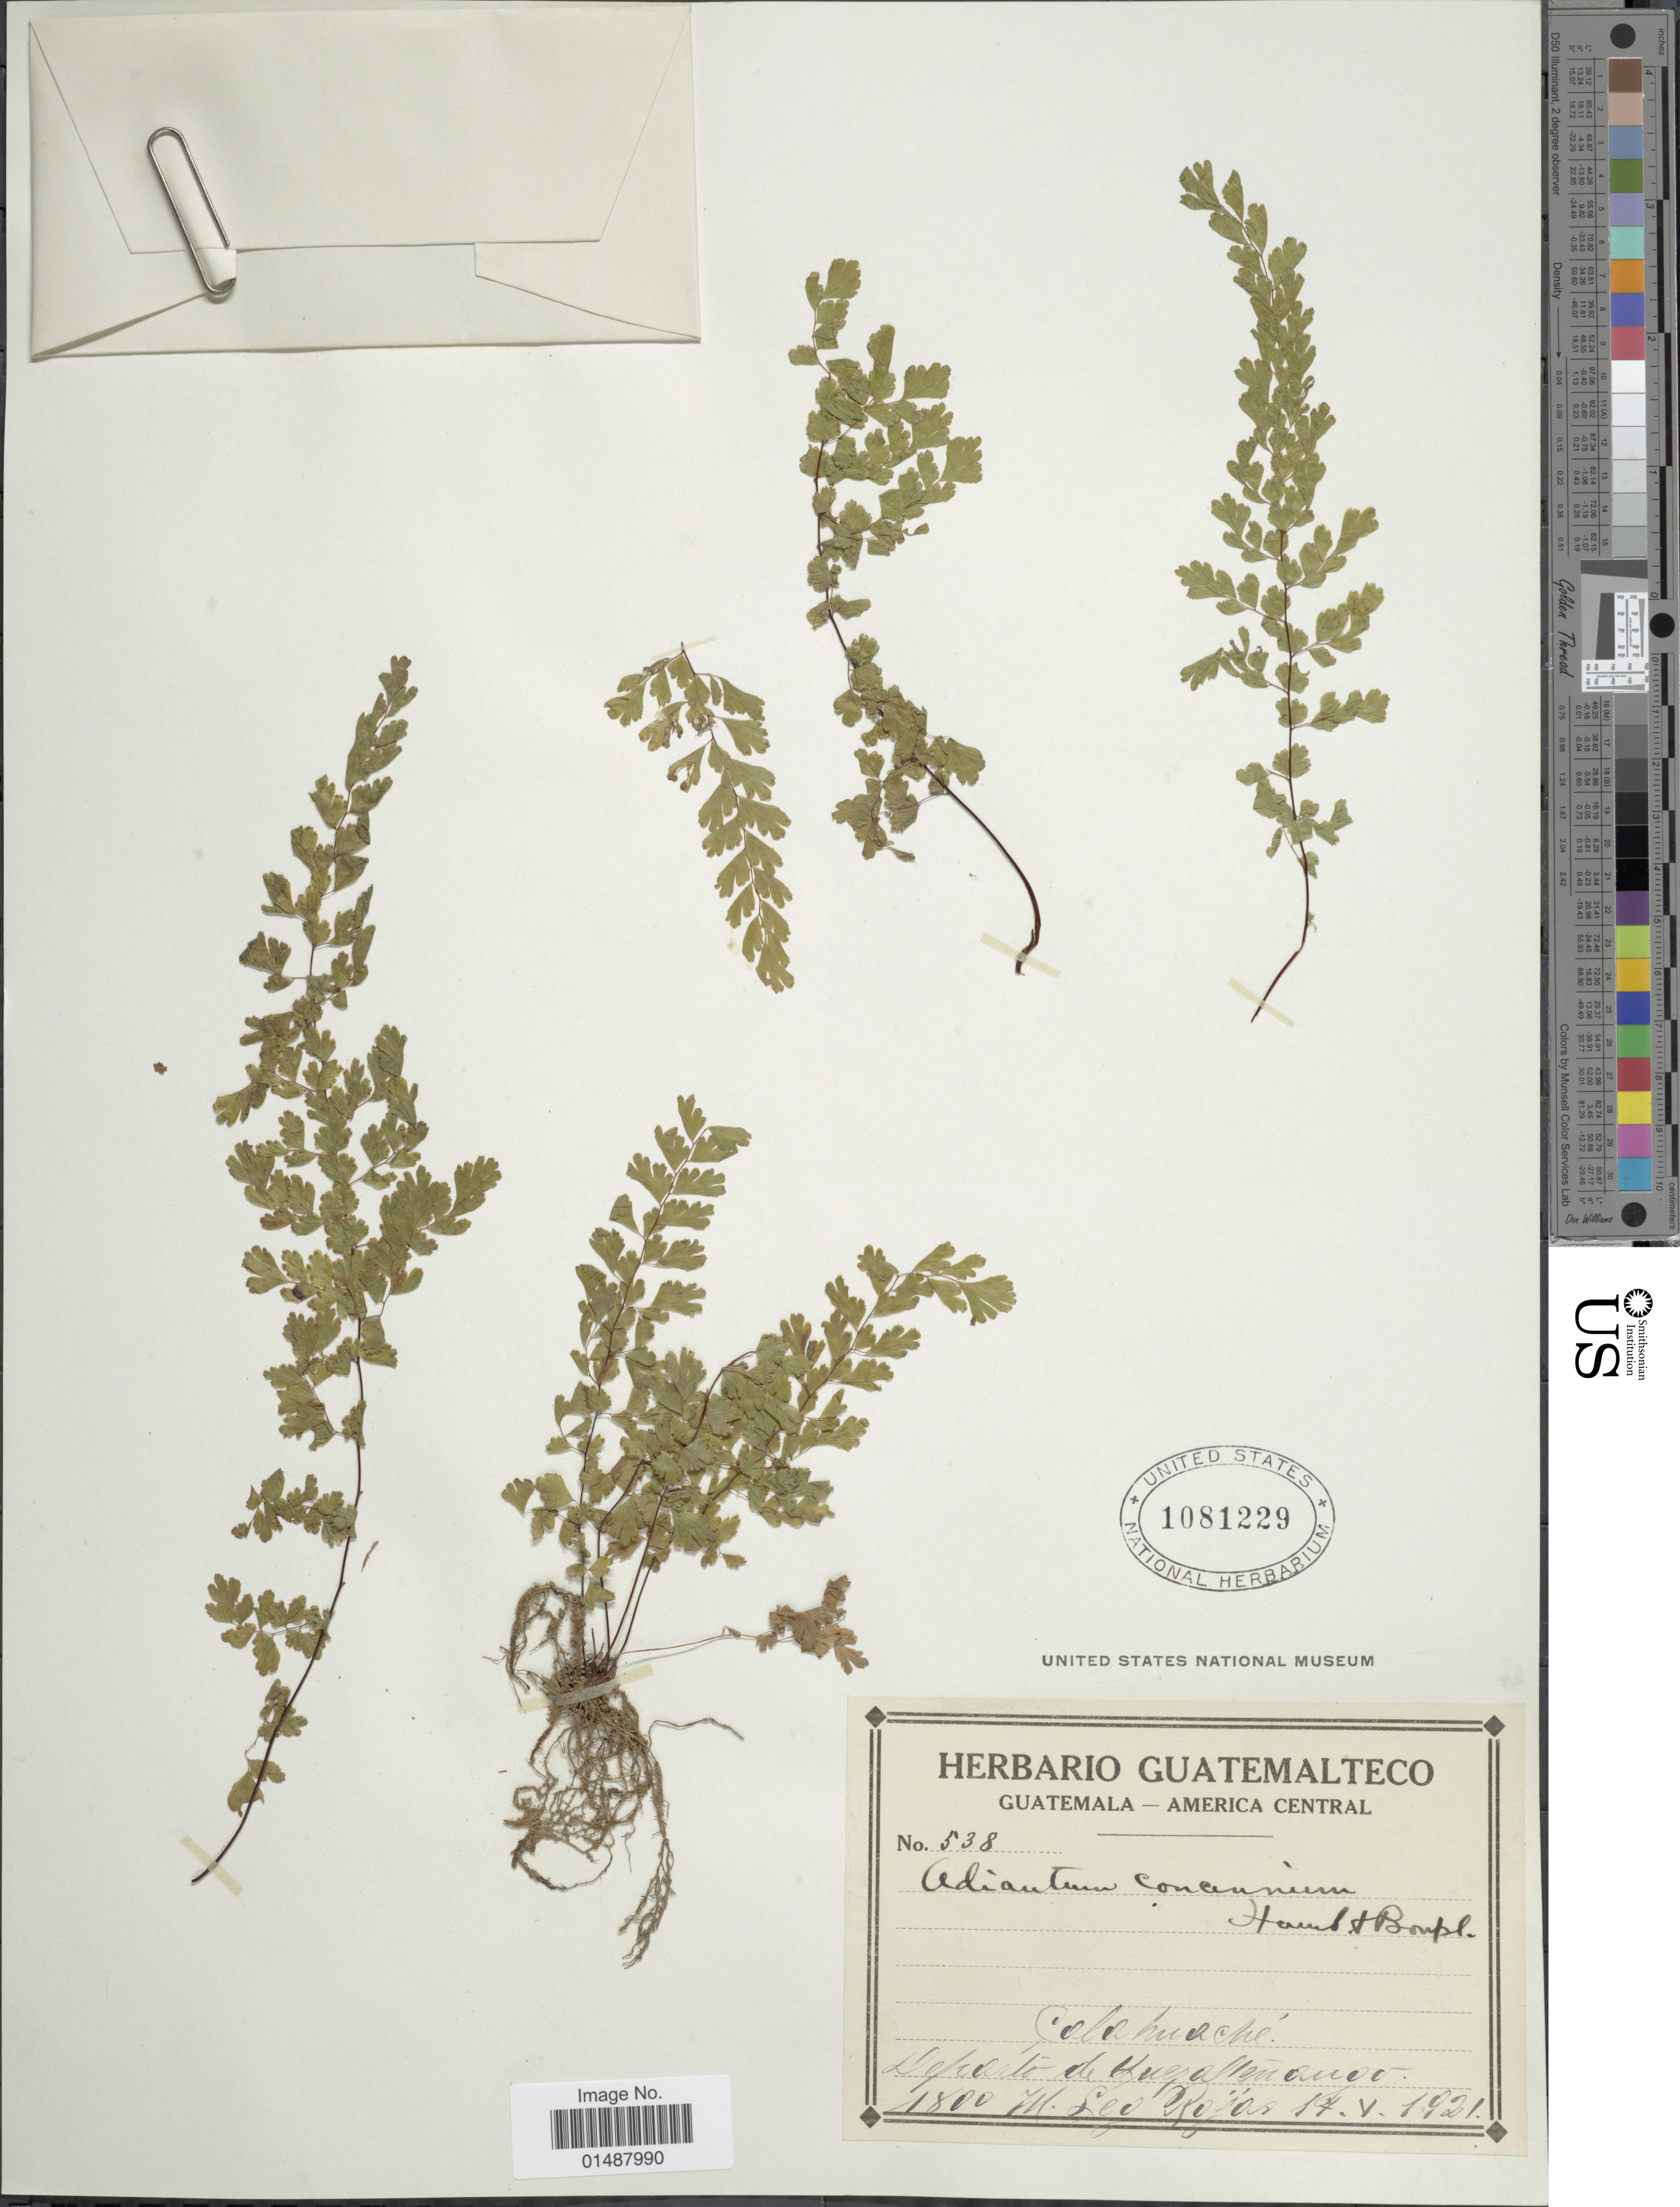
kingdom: Plantae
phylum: Tracheophyta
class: Polypodiopsida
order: Polypodiales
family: Pteridaceae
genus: Adiantum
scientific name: Adiantum concinnum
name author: Humb. & Bonpl. ex Willd.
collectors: L. Rojas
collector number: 538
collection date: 1921-05-14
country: Guatemala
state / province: Quetzaltenango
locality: Calahuache, Departo de Quetzaltenango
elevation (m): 1800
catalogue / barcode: US 1081229